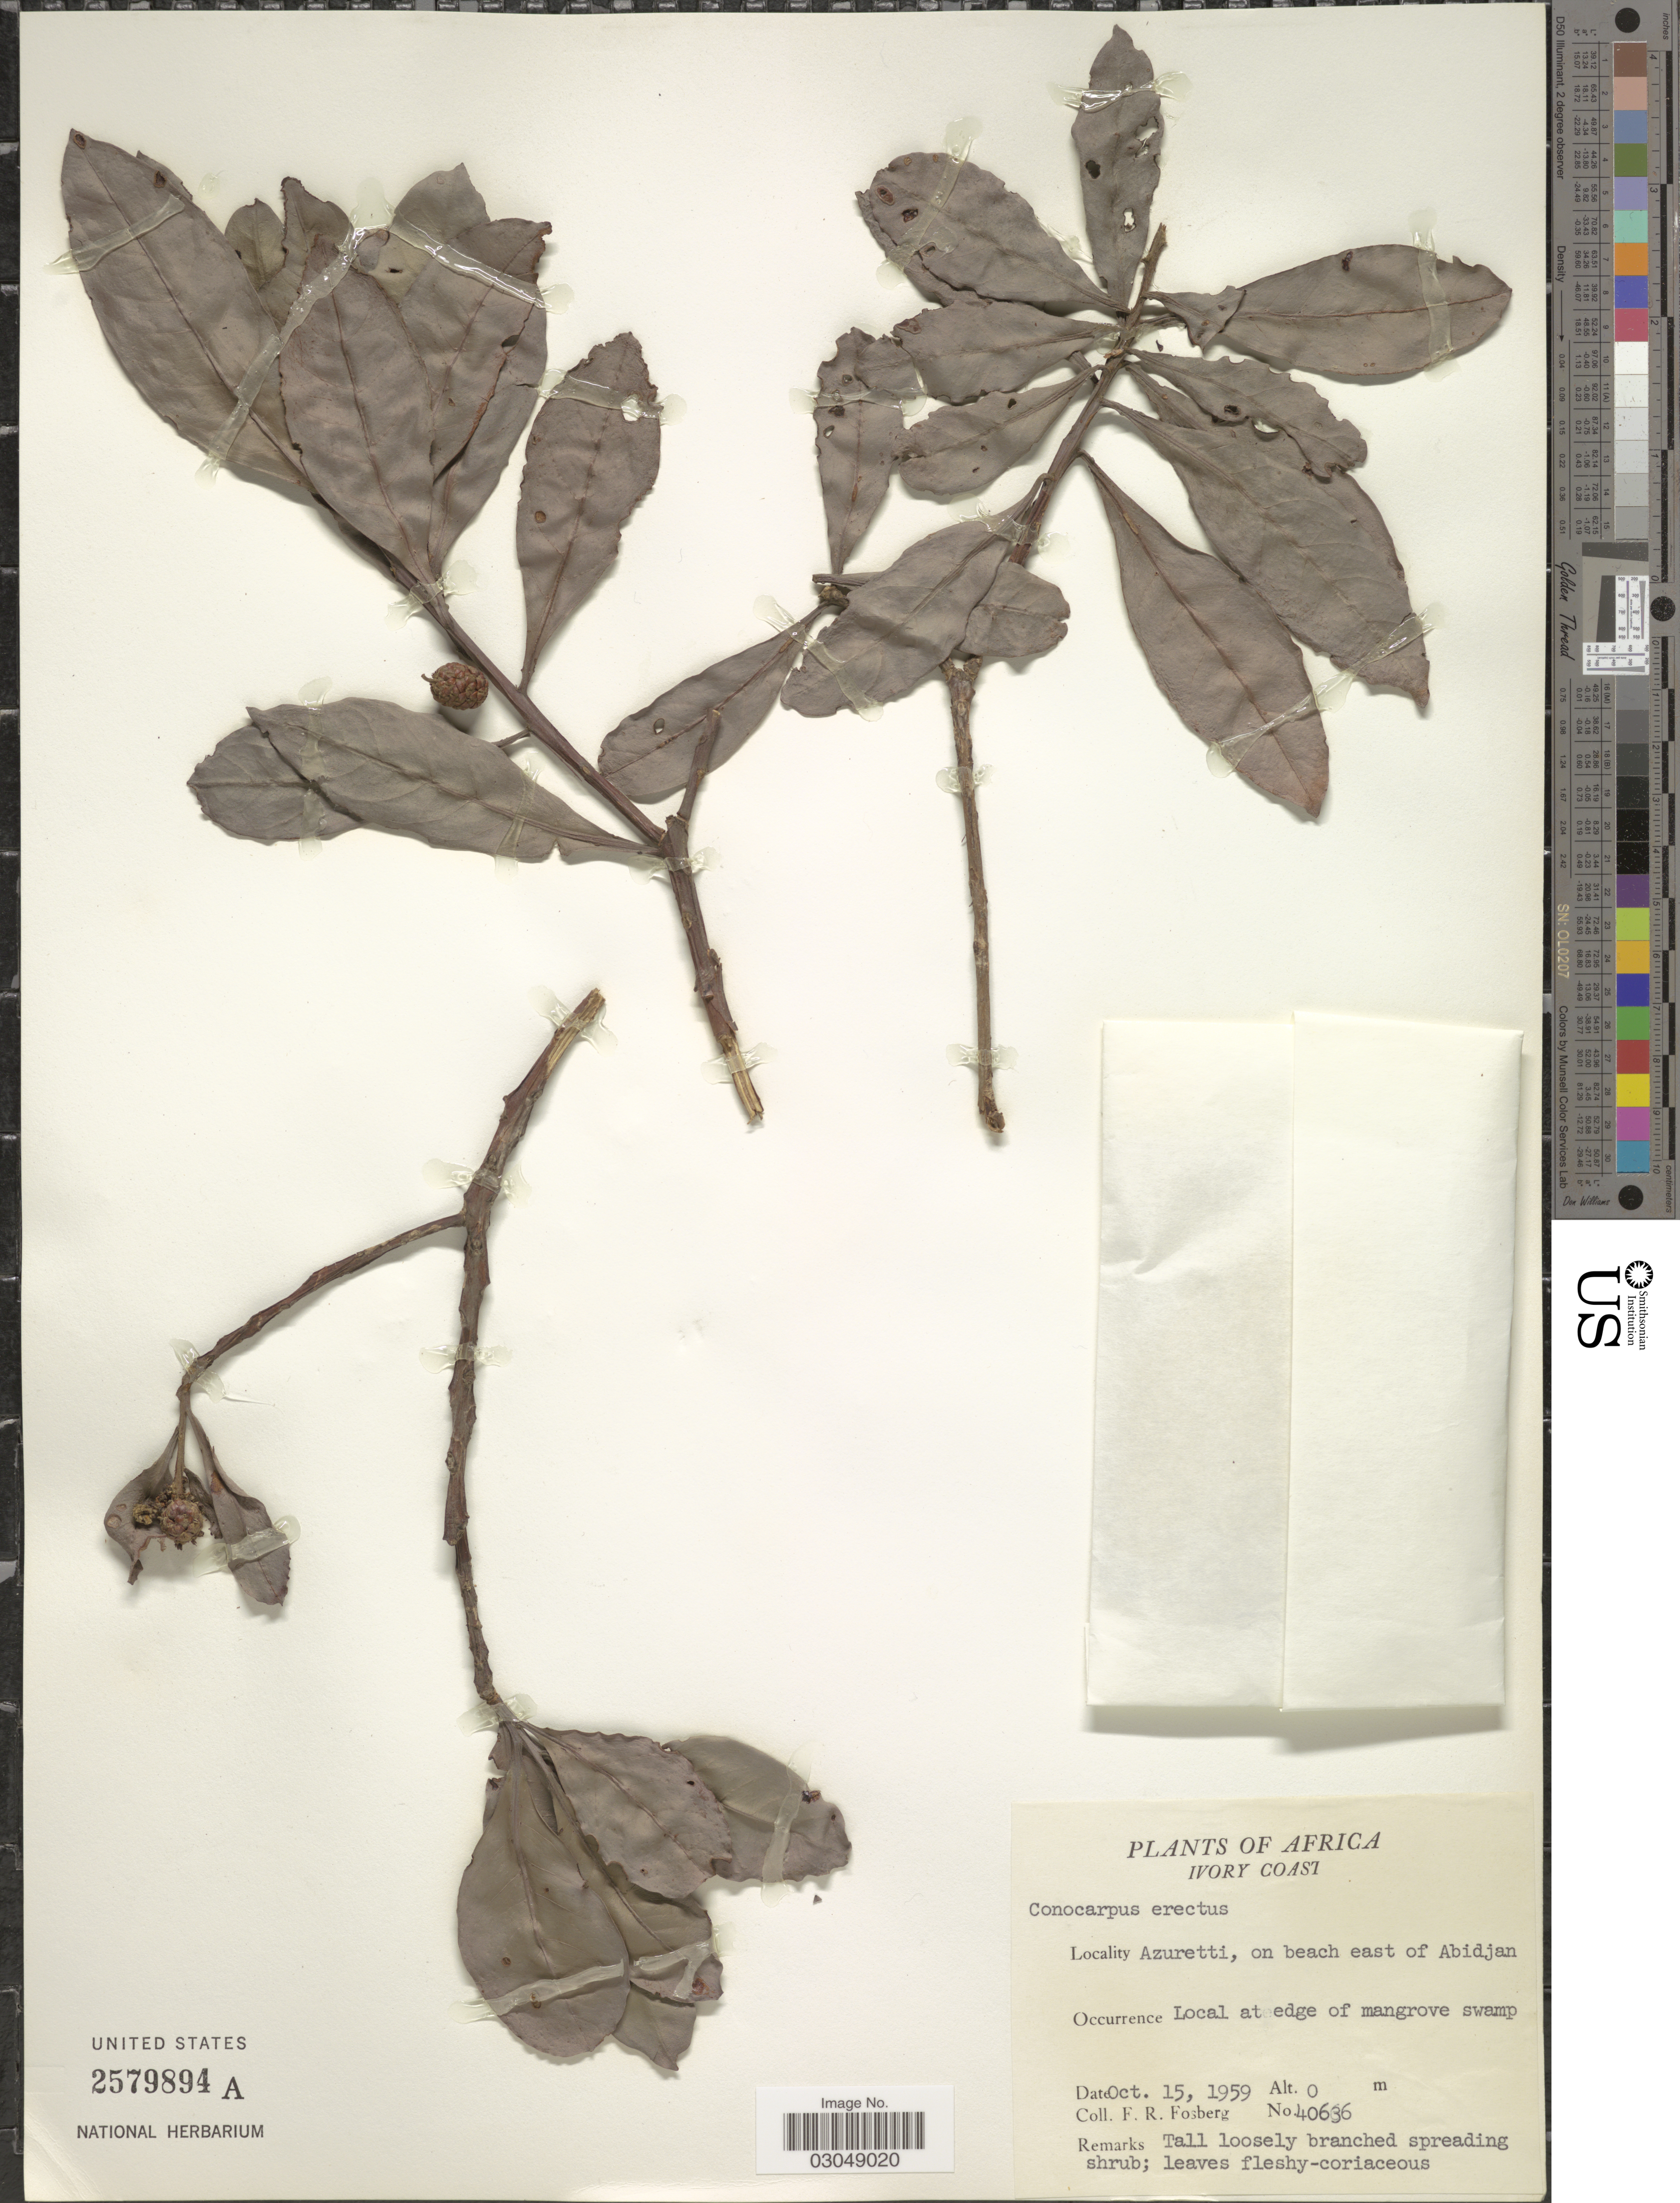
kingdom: Plantae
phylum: Tracheophyta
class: Magnoliopsida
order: Myrtales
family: Combretaceae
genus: Conocarpus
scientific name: Conocarpus erectus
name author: L.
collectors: F. R. Fosberg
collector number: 40636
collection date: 1959-10-15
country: Ivory Coast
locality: Azuretti, on beach east of Abidjan.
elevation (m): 0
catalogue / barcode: US 2579894A